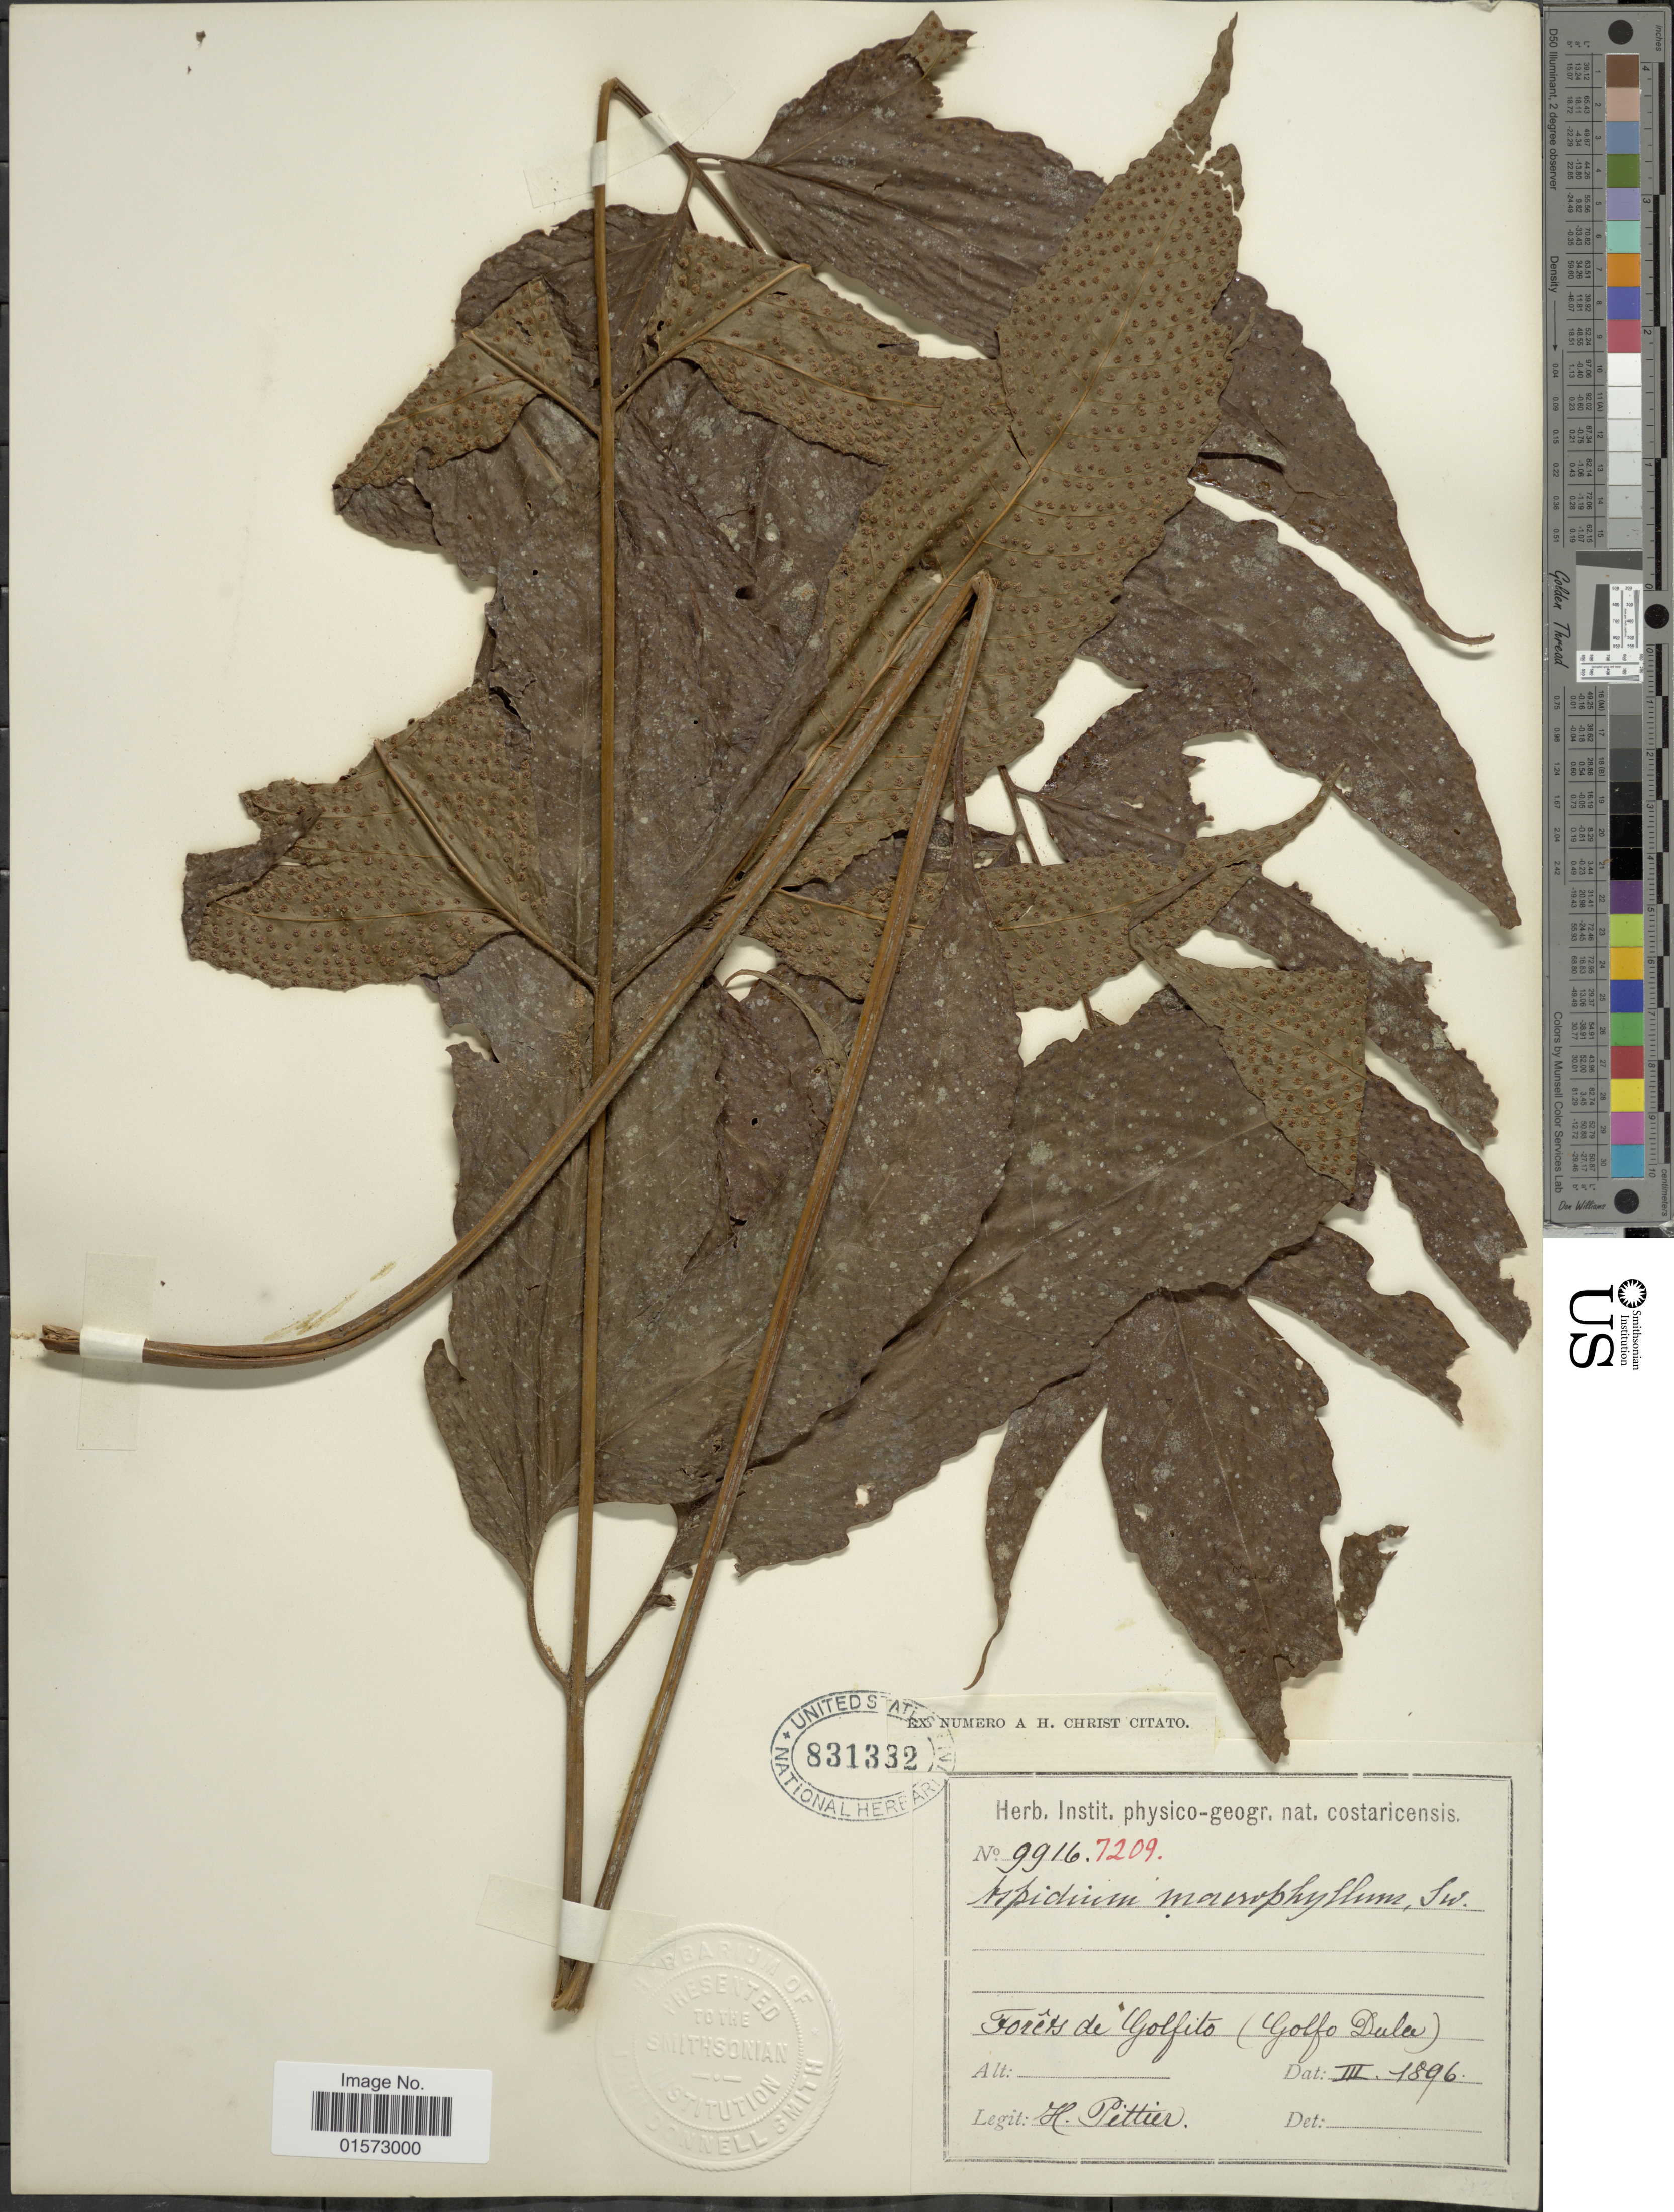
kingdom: Plantae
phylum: Tracheophyta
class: Polypodiopsida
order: Polypodiales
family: Tectariaceae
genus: Tectaria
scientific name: Tectaria andina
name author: (Baker) C. Chr.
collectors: H. F. Pittier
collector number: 9916/7209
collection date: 1896-03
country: Costa Rica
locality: Forêts de Golfito (Golfo Dulce)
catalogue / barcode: US 831332